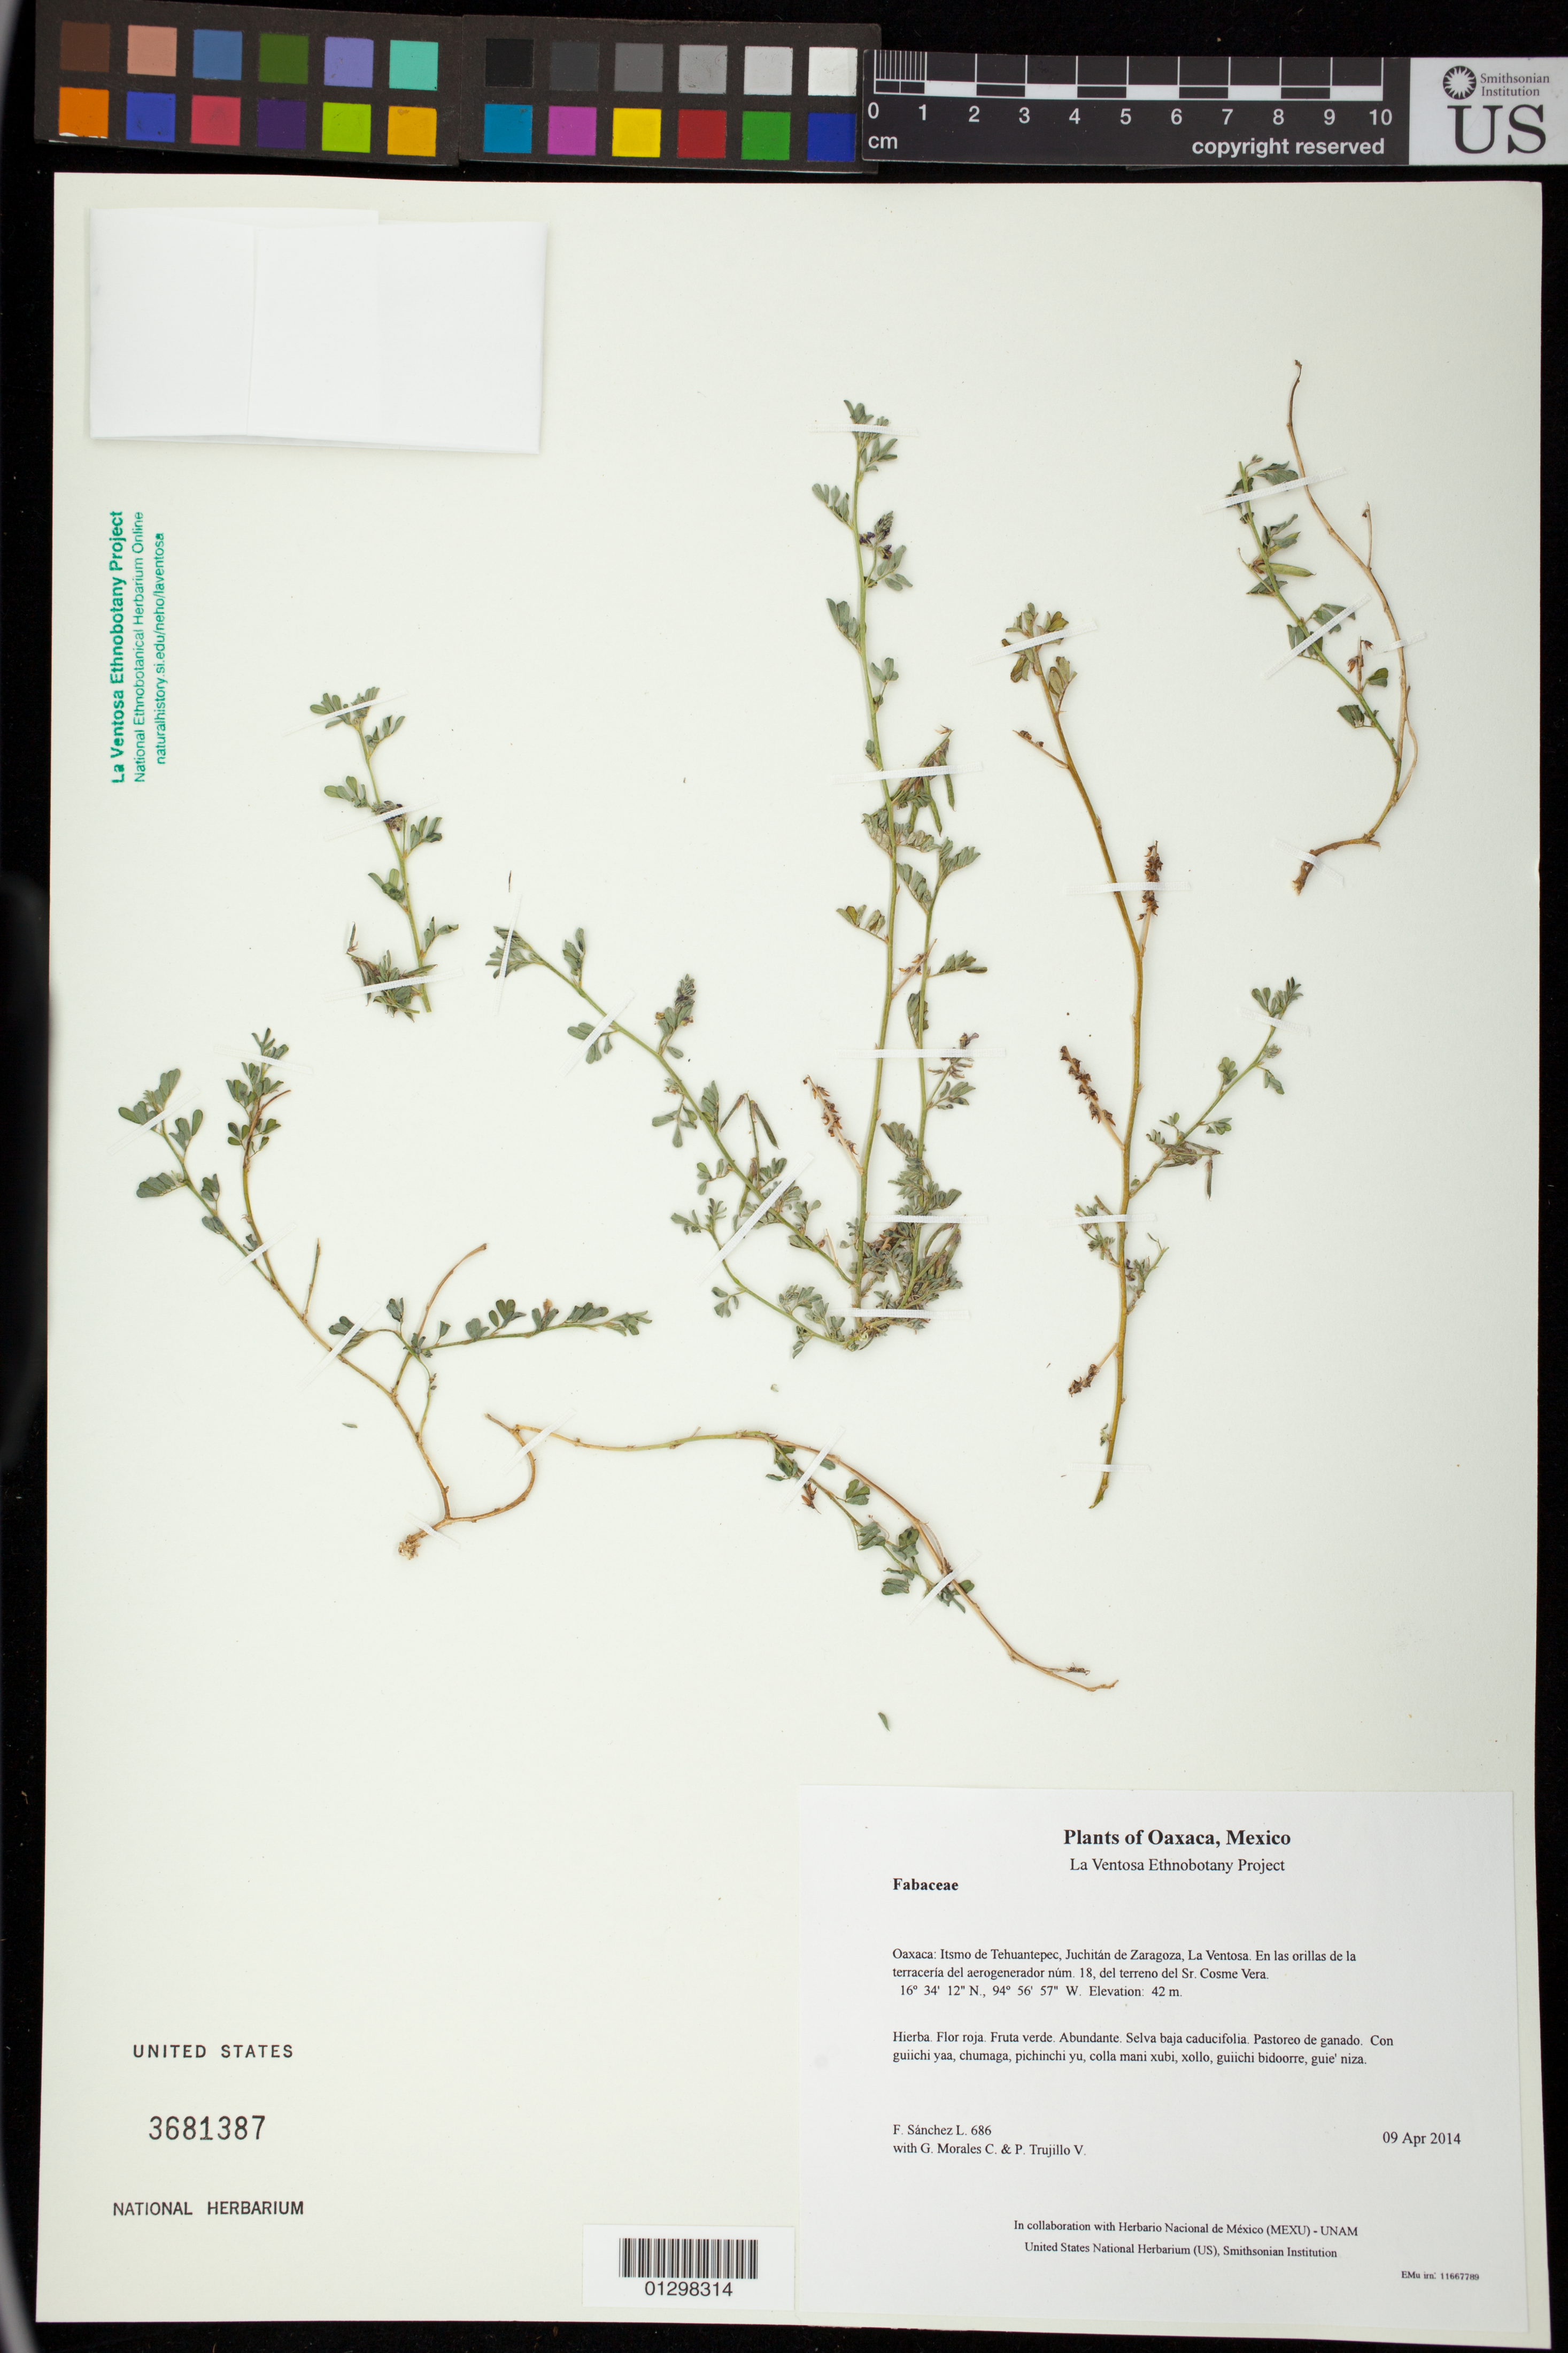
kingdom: Plantae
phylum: Tracheophyta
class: Magnoliopsida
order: Fabales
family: Fabaceae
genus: Dalea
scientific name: Dalea sp.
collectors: F. Sánchez L., G. Morales C. & P. Trujillo V.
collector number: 686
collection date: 2014-04-09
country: Mexico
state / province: Oaxaca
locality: Itsmo de Tehuantepec, Juchitán de Zaragoza, La Ventosa. En las orillas de la terracería del aerogenerador núm. 18, del terreno del Sr. Cosme Vera.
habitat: Selva baja caducifolia. Pastoreo de ganado.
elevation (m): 42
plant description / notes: MEXU, US; Guixi bandaga. Guie' naxiña'. Cuaananaxhi naga'. Stale.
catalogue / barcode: US 3681387